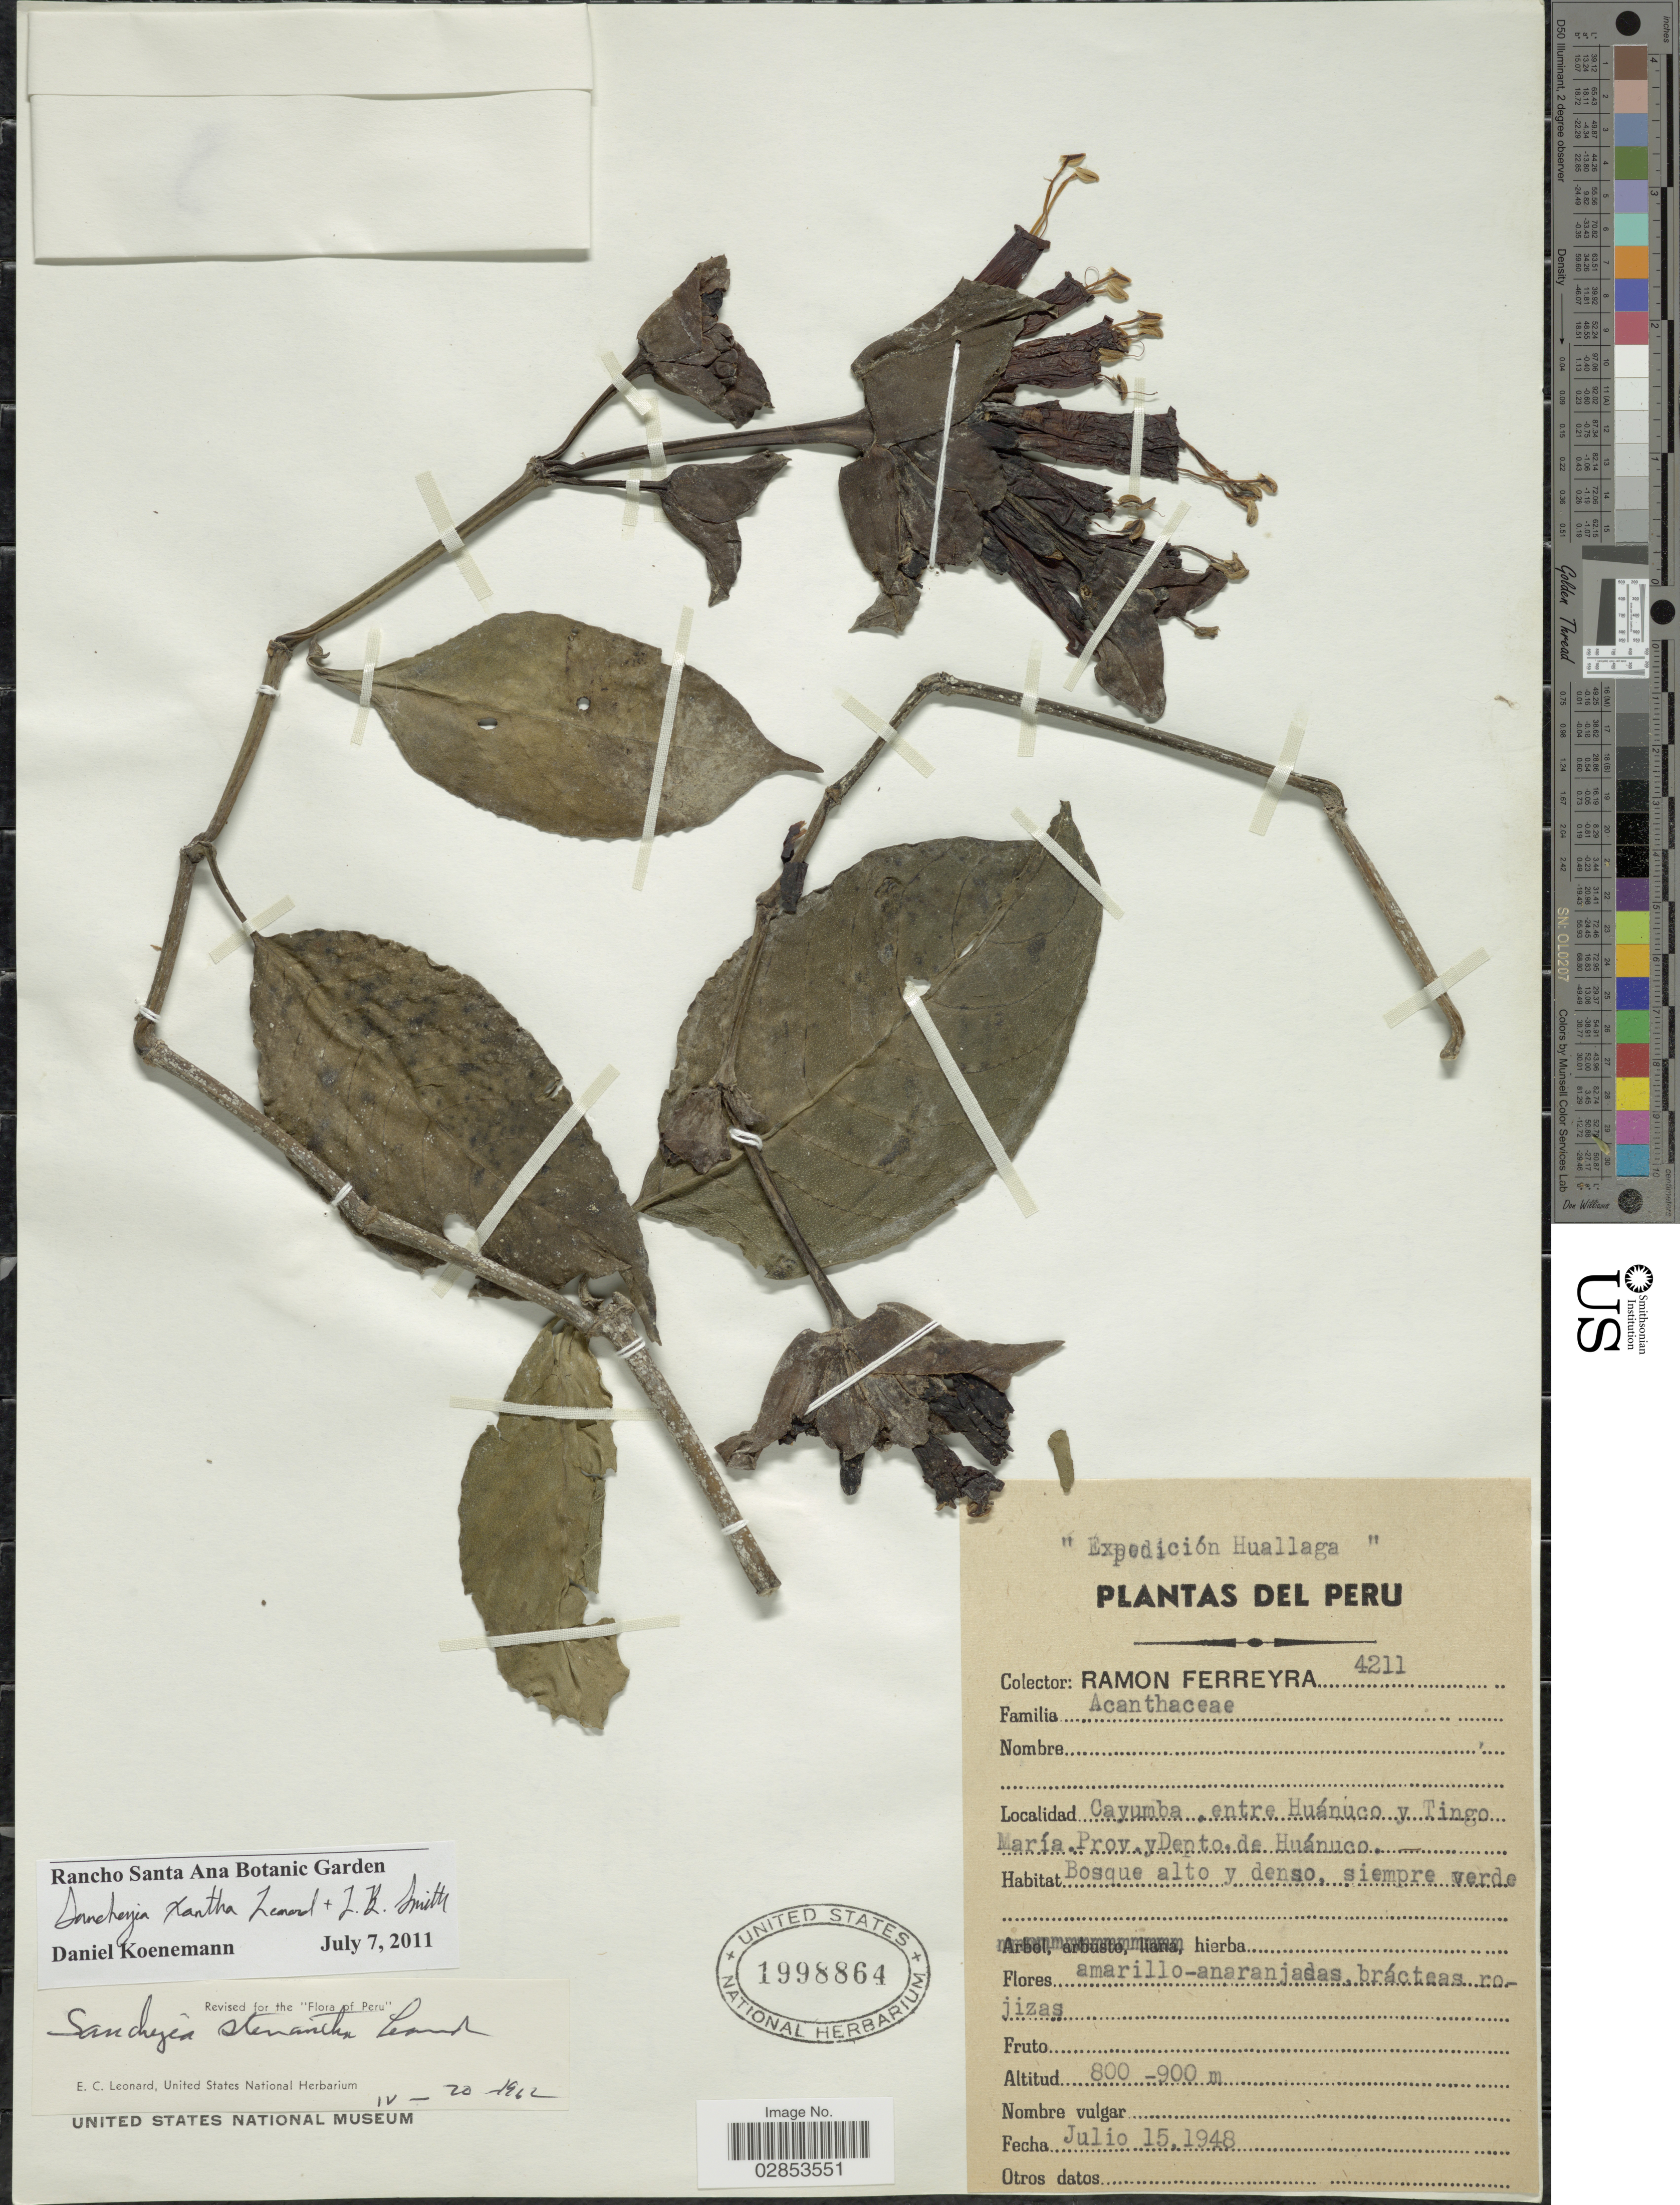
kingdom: Plantae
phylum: Tracheophyta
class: Magnoliopsida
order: Lamiales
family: Acanthaceae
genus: Sanchezia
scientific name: Sanchezia ovata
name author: Ruiz & Pav.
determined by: Azevedo, Igor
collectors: R. A. Ferreyra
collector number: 4211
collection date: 1948-07-15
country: Peru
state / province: Huánuco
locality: Huallaga. Cayumba, entre Huánuco y Tingo María. Prov. y Depto. de Huánuco.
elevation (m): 800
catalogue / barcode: US 1998864